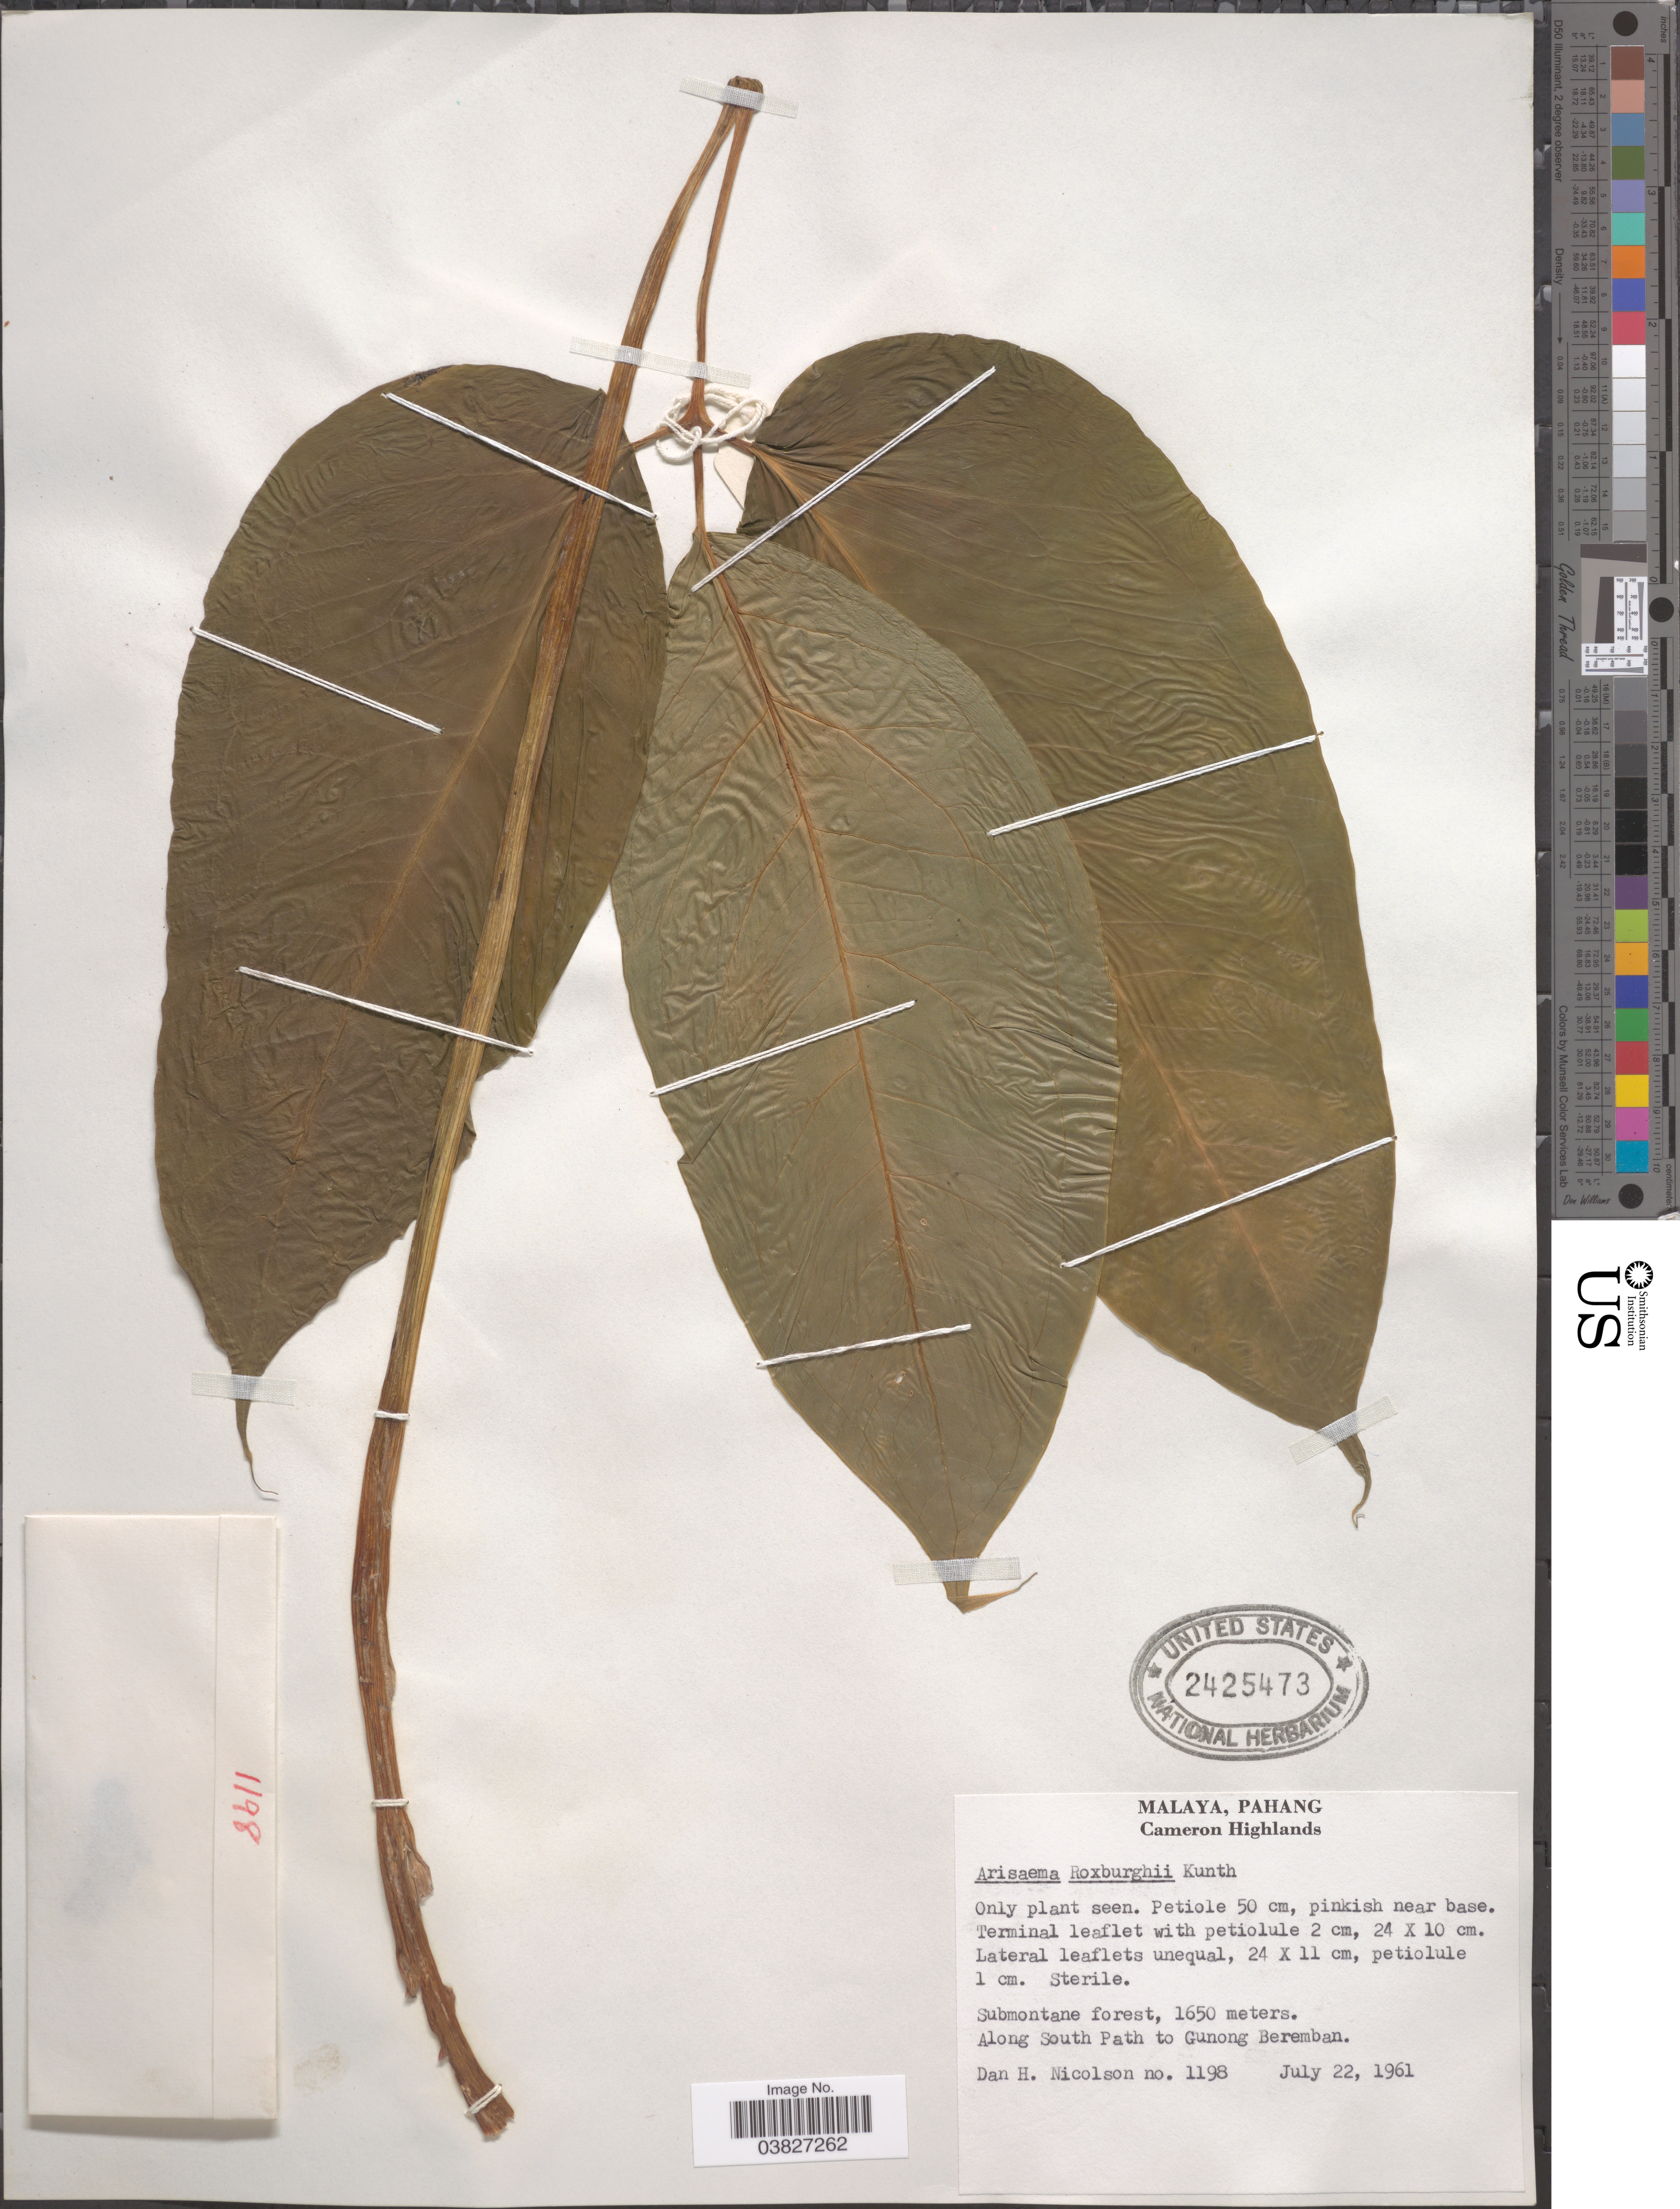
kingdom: Plantae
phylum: Tracheophyta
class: Liliopsida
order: Alismatales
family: Araceae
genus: Arisaema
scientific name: Arisaema cuspidatum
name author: Engl.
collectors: D. H. Nicolson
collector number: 1198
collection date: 1961-07-22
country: Malaysia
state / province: Pahang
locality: Malaya. Cameron Highlands. Along South Path to Gunong Beremban.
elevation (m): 1650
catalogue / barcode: US 2425473